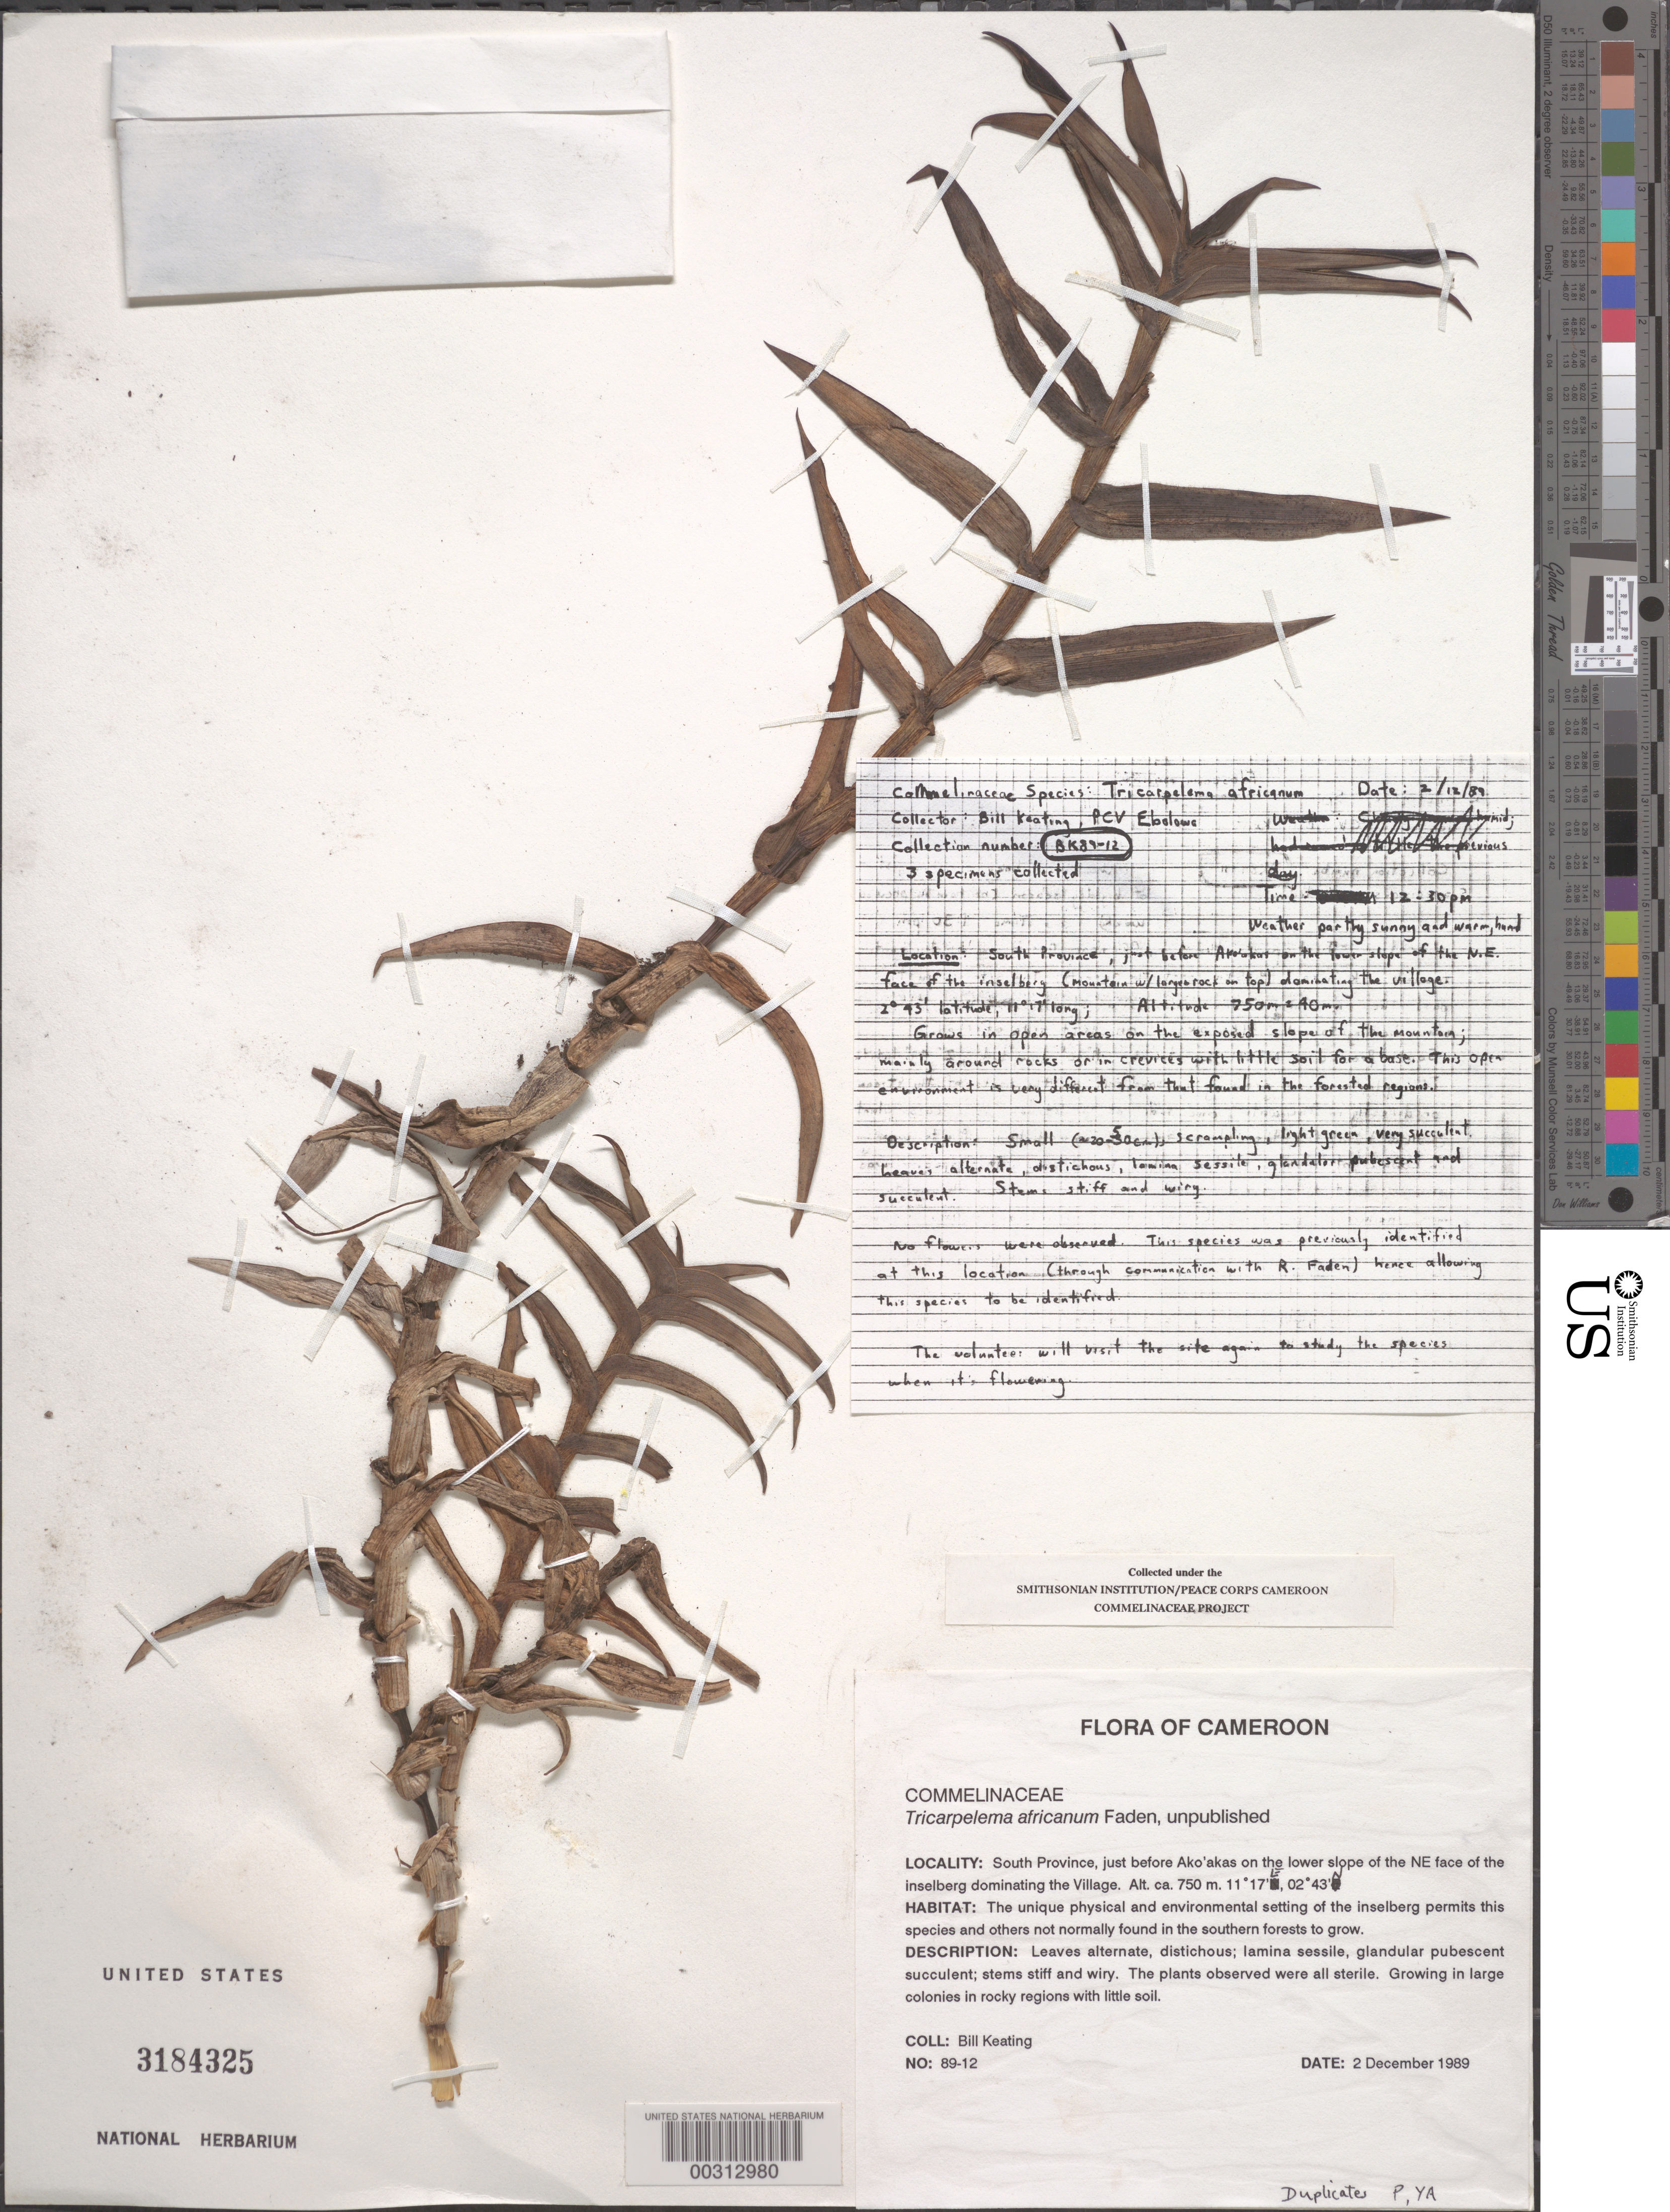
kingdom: Plantae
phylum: Tracheophyta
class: Liliopsida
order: Commelinales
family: Commelinaceae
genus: Tricarpelema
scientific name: Tricarpelema africanum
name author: Faden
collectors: B. Keating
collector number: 89-2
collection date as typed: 02 Dec 1989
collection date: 1989-12-02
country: Cameroon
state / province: Sud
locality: Ne of inselberg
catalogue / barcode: US 3184325